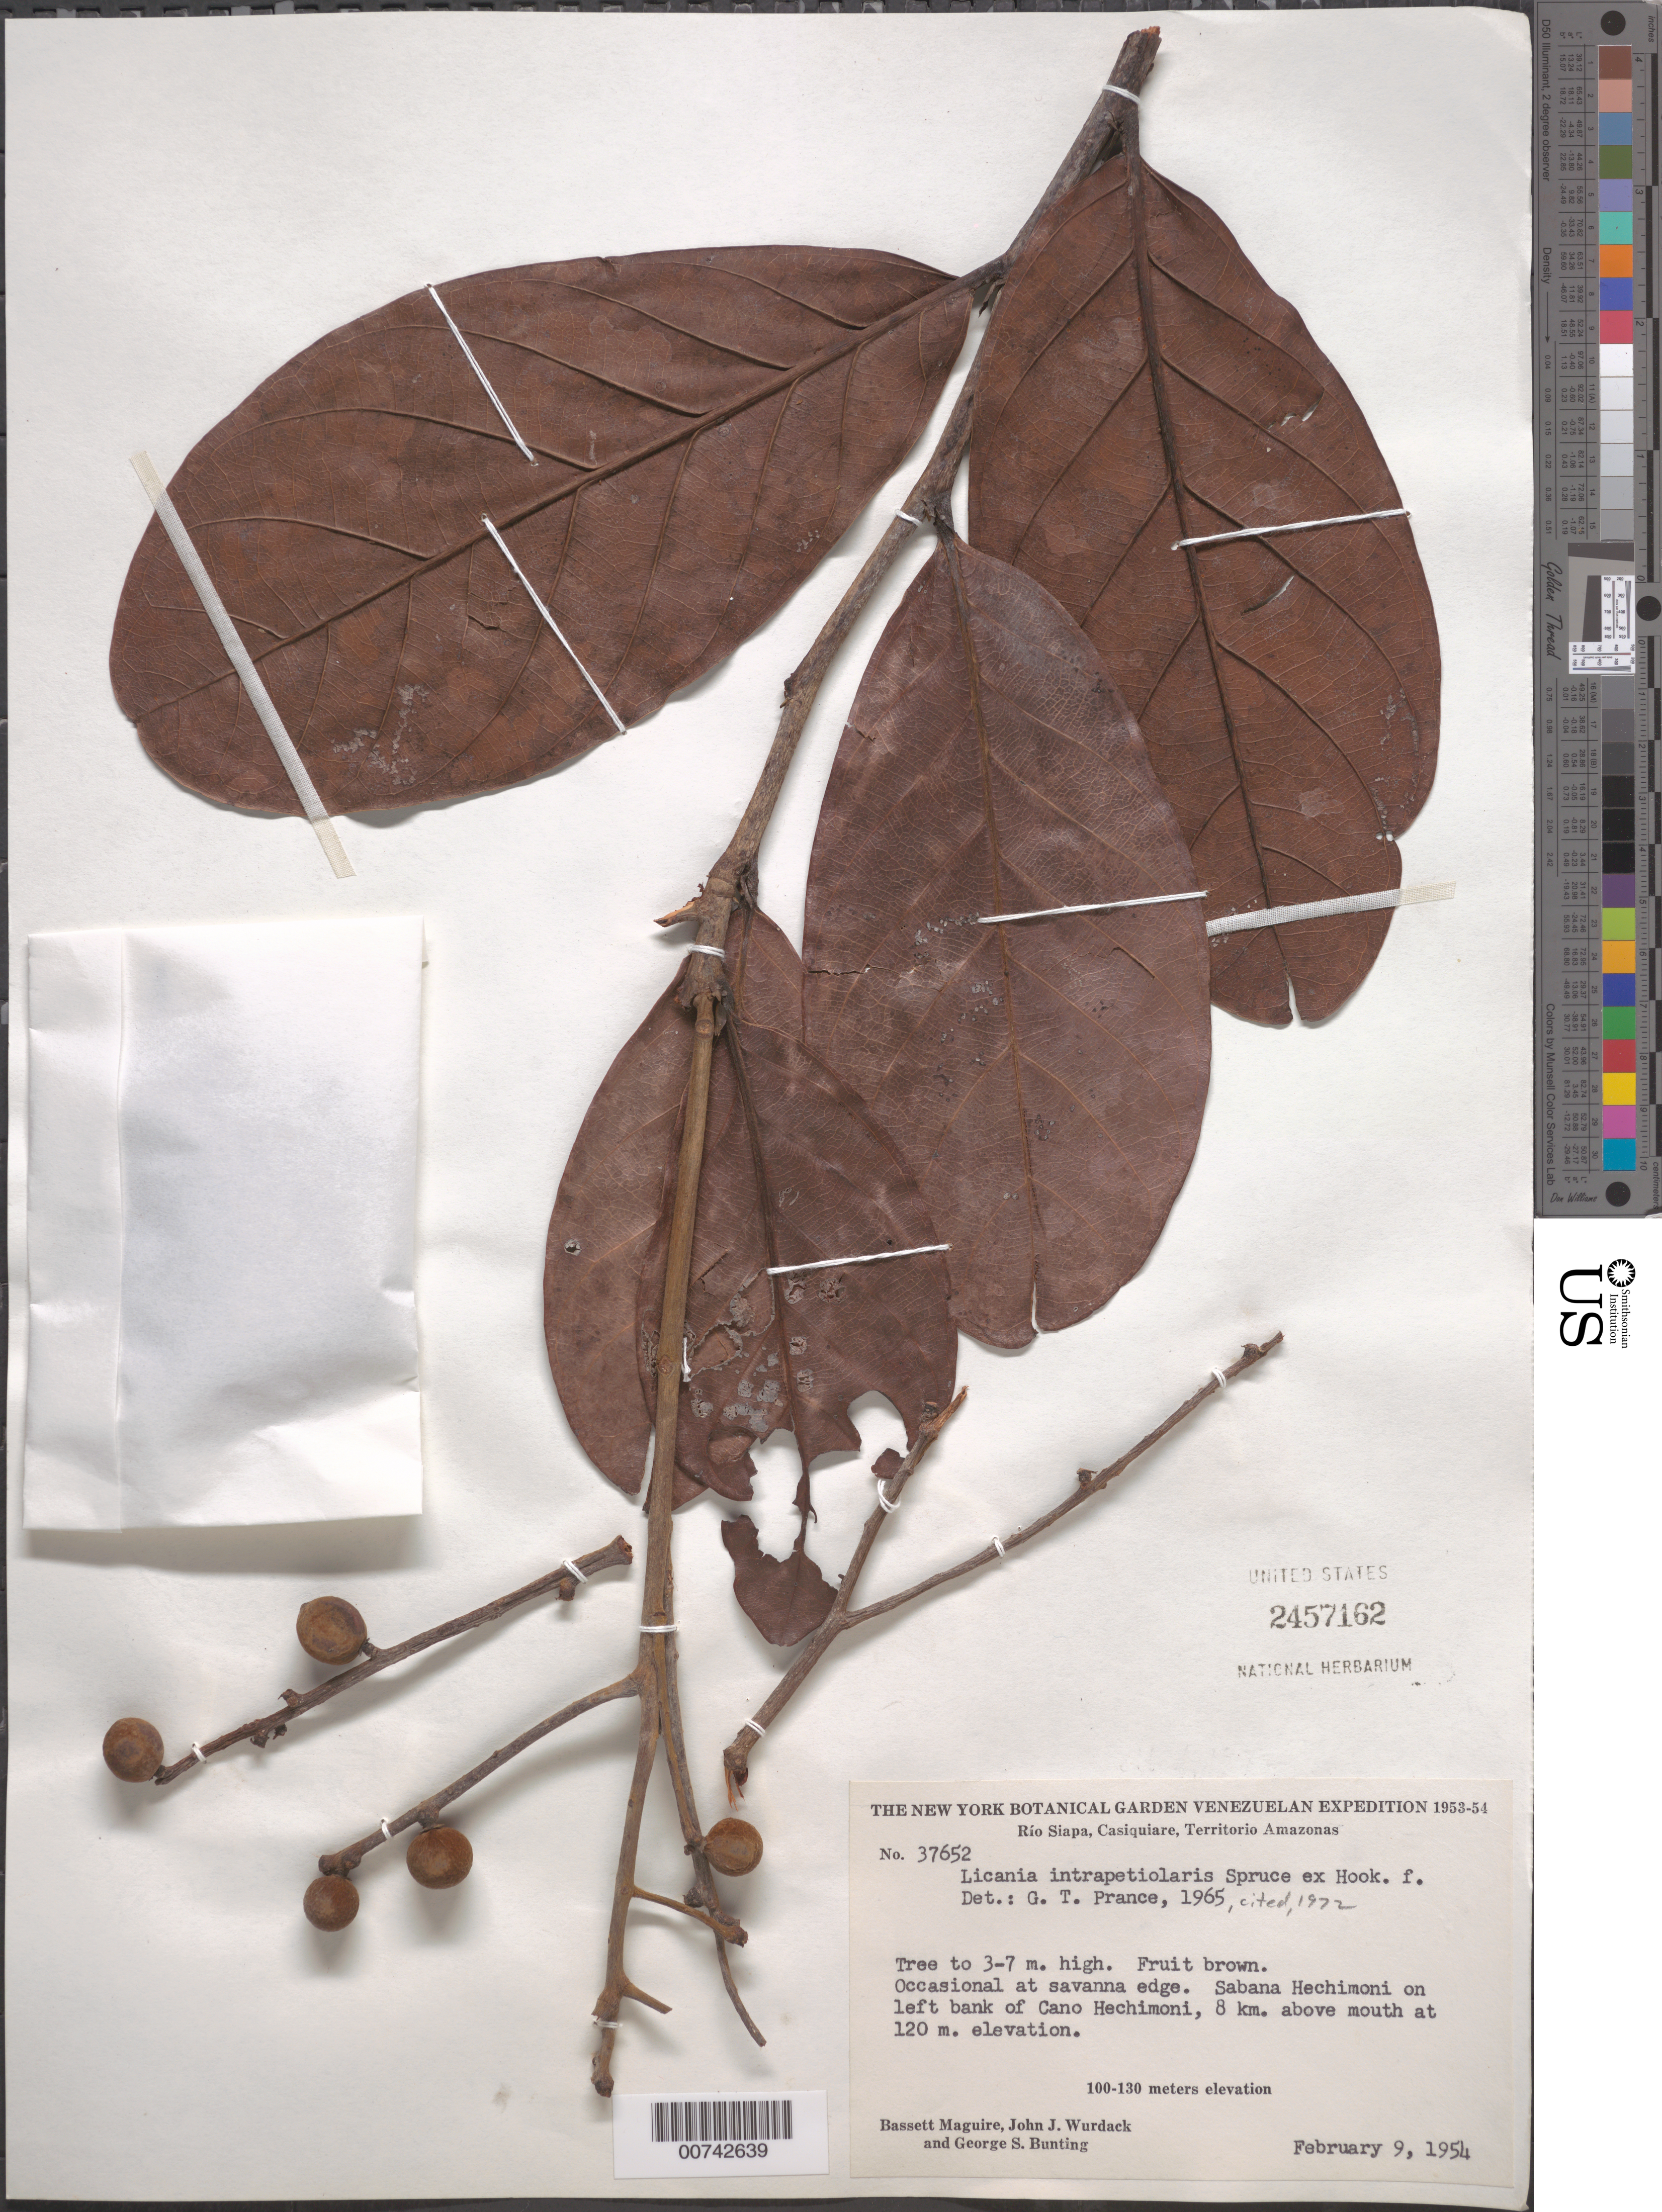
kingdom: Plantae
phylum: Tracheophyta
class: Magnoliopsida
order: Malpighiales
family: Chrysobalanaceae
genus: Hymenopus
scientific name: Hymenopus intrapetiolaris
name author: (Spreng. ex Hook. f.) Sothers & Prance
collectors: B. Maguire, J. J. Wurdack & G. S. Bunting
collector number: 37652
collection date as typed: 9-Feb-54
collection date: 1954-02-09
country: Venezuela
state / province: Amazonas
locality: Sabana Hechimoni, 8 km above mouth of Caño Hechimoni; Río Siapa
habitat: Savanna edge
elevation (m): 120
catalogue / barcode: US 2457162